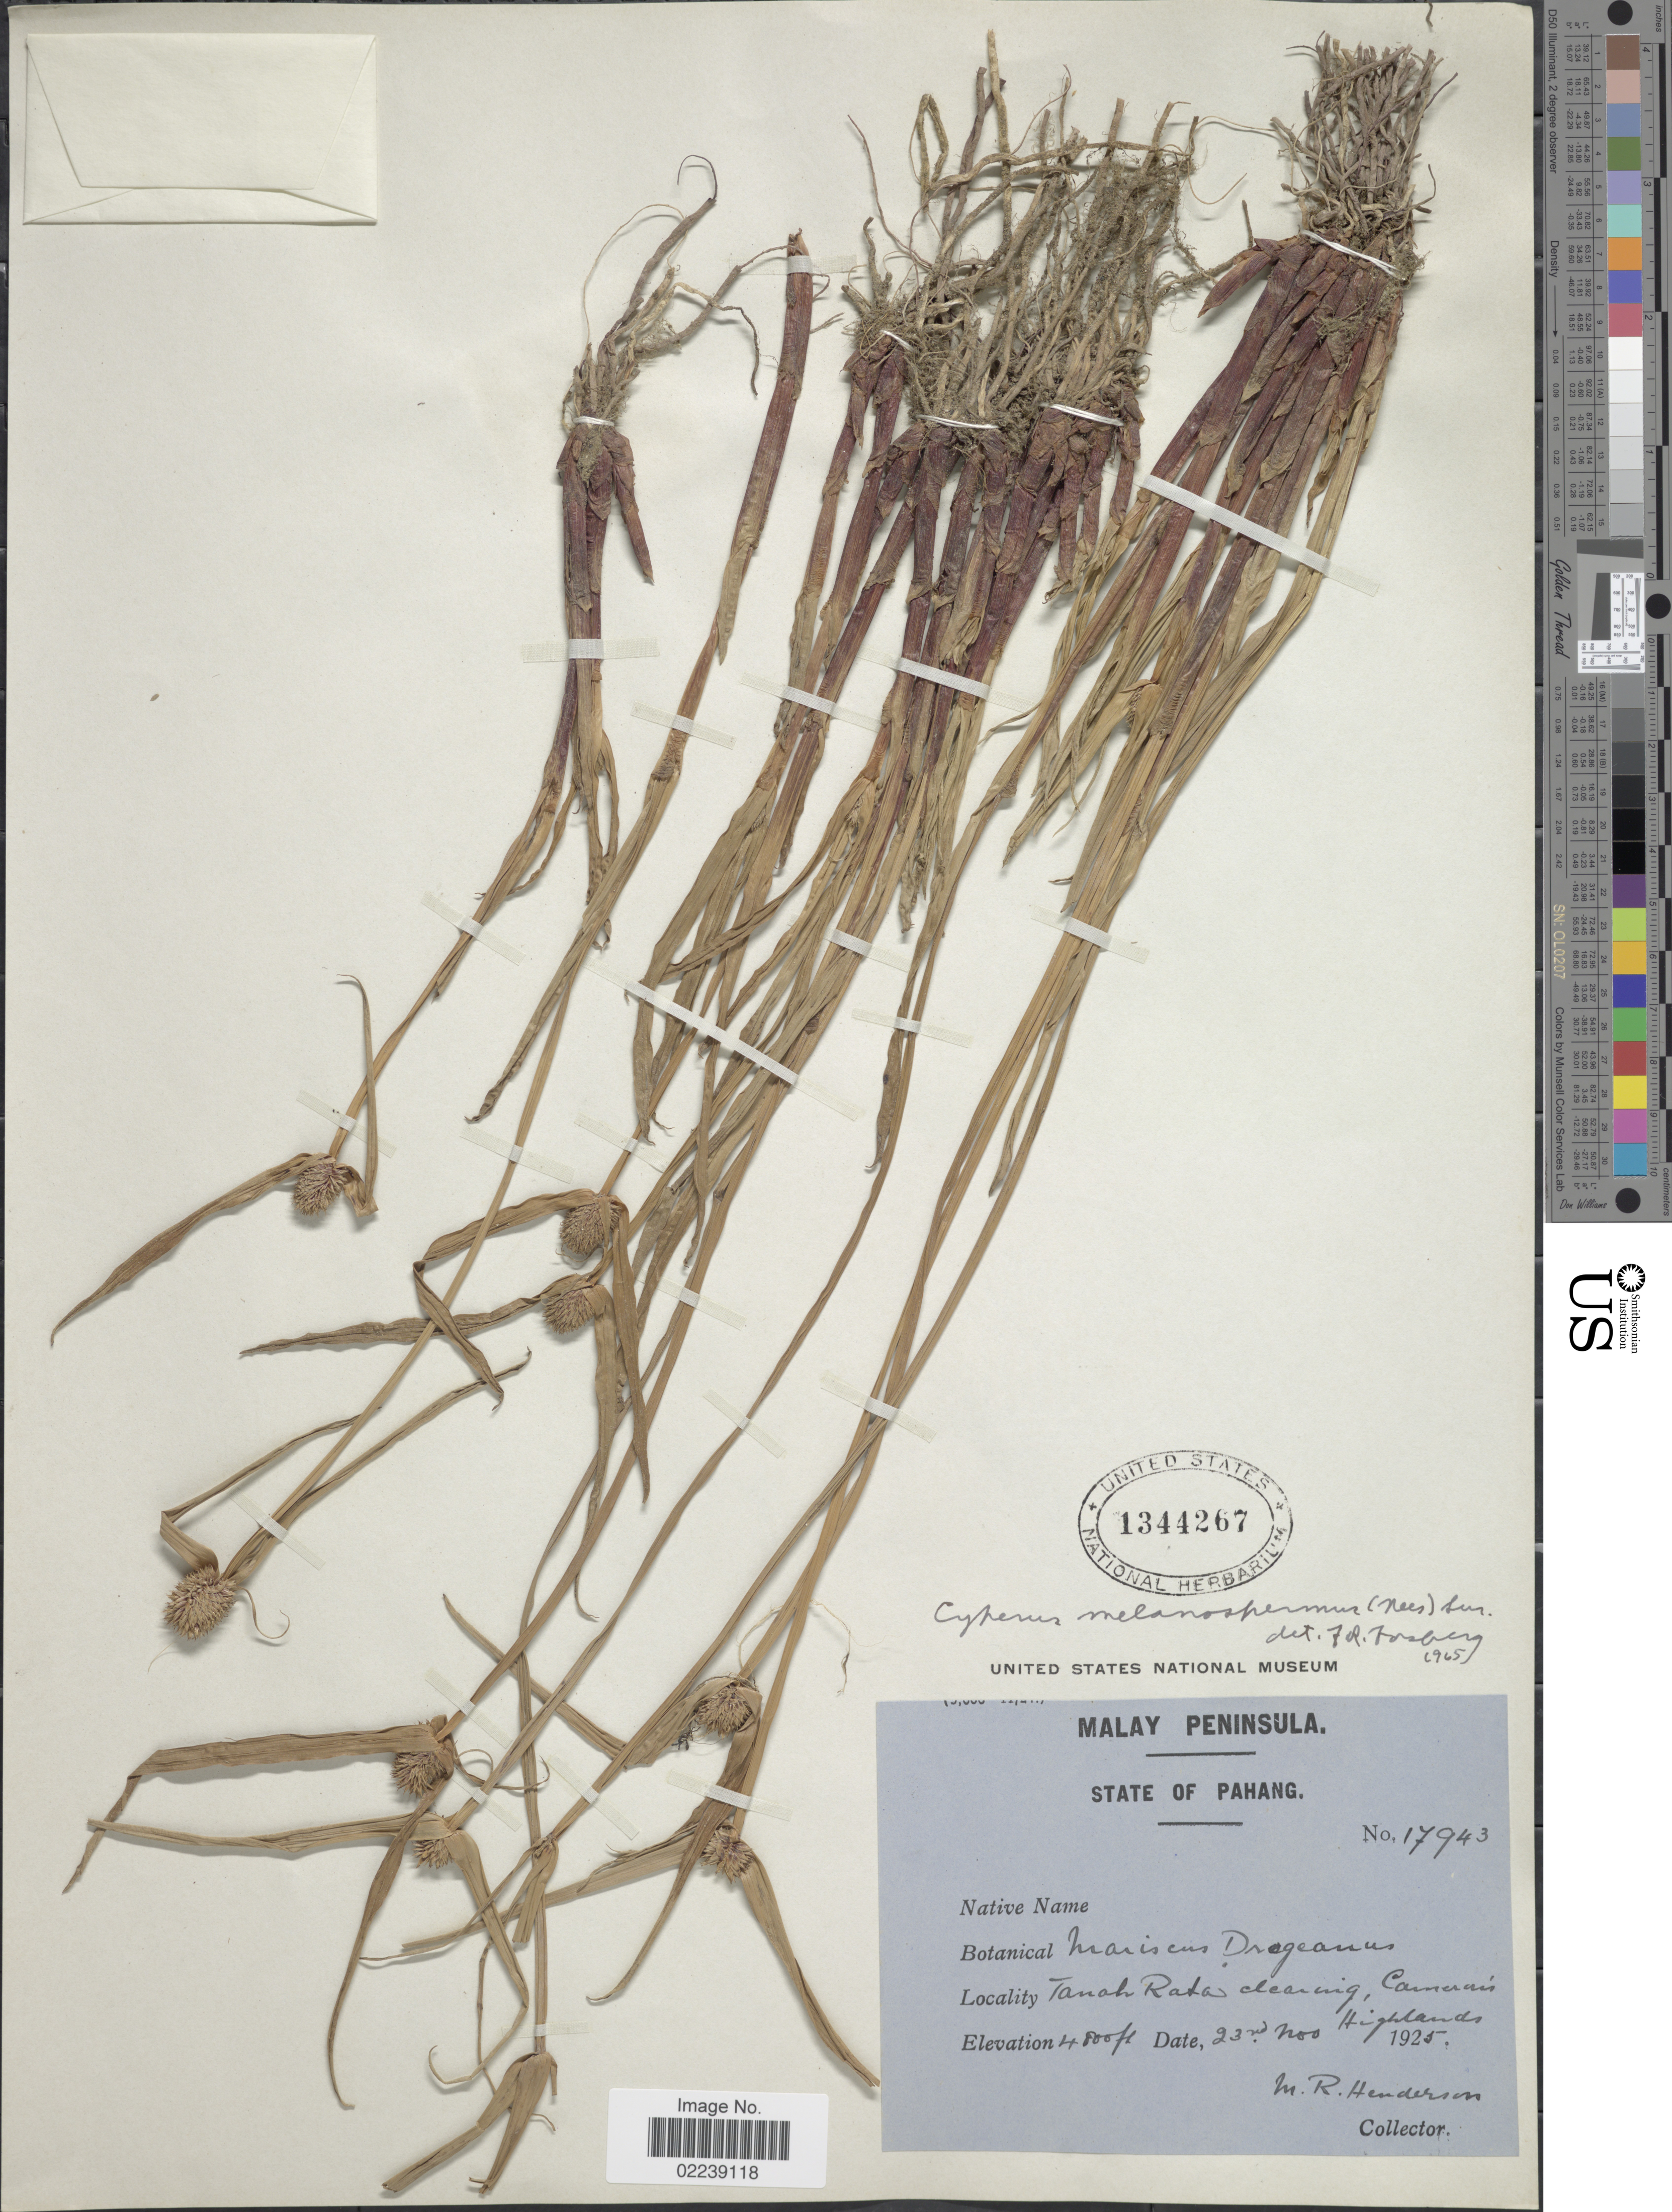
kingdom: Plantae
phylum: Tracheophyta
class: Liliopsida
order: Poales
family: Cyperaceae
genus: Cyperus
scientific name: Cyperus melanospermus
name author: (Nees) Valck. Sur.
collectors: M. Henderson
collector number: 17943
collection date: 1925-11-23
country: Malaysia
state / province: Pahang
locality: Malay Peninsula, Pahang, Tanah Rata clearing, Cameron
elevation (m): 1219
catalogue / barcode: US 1344267